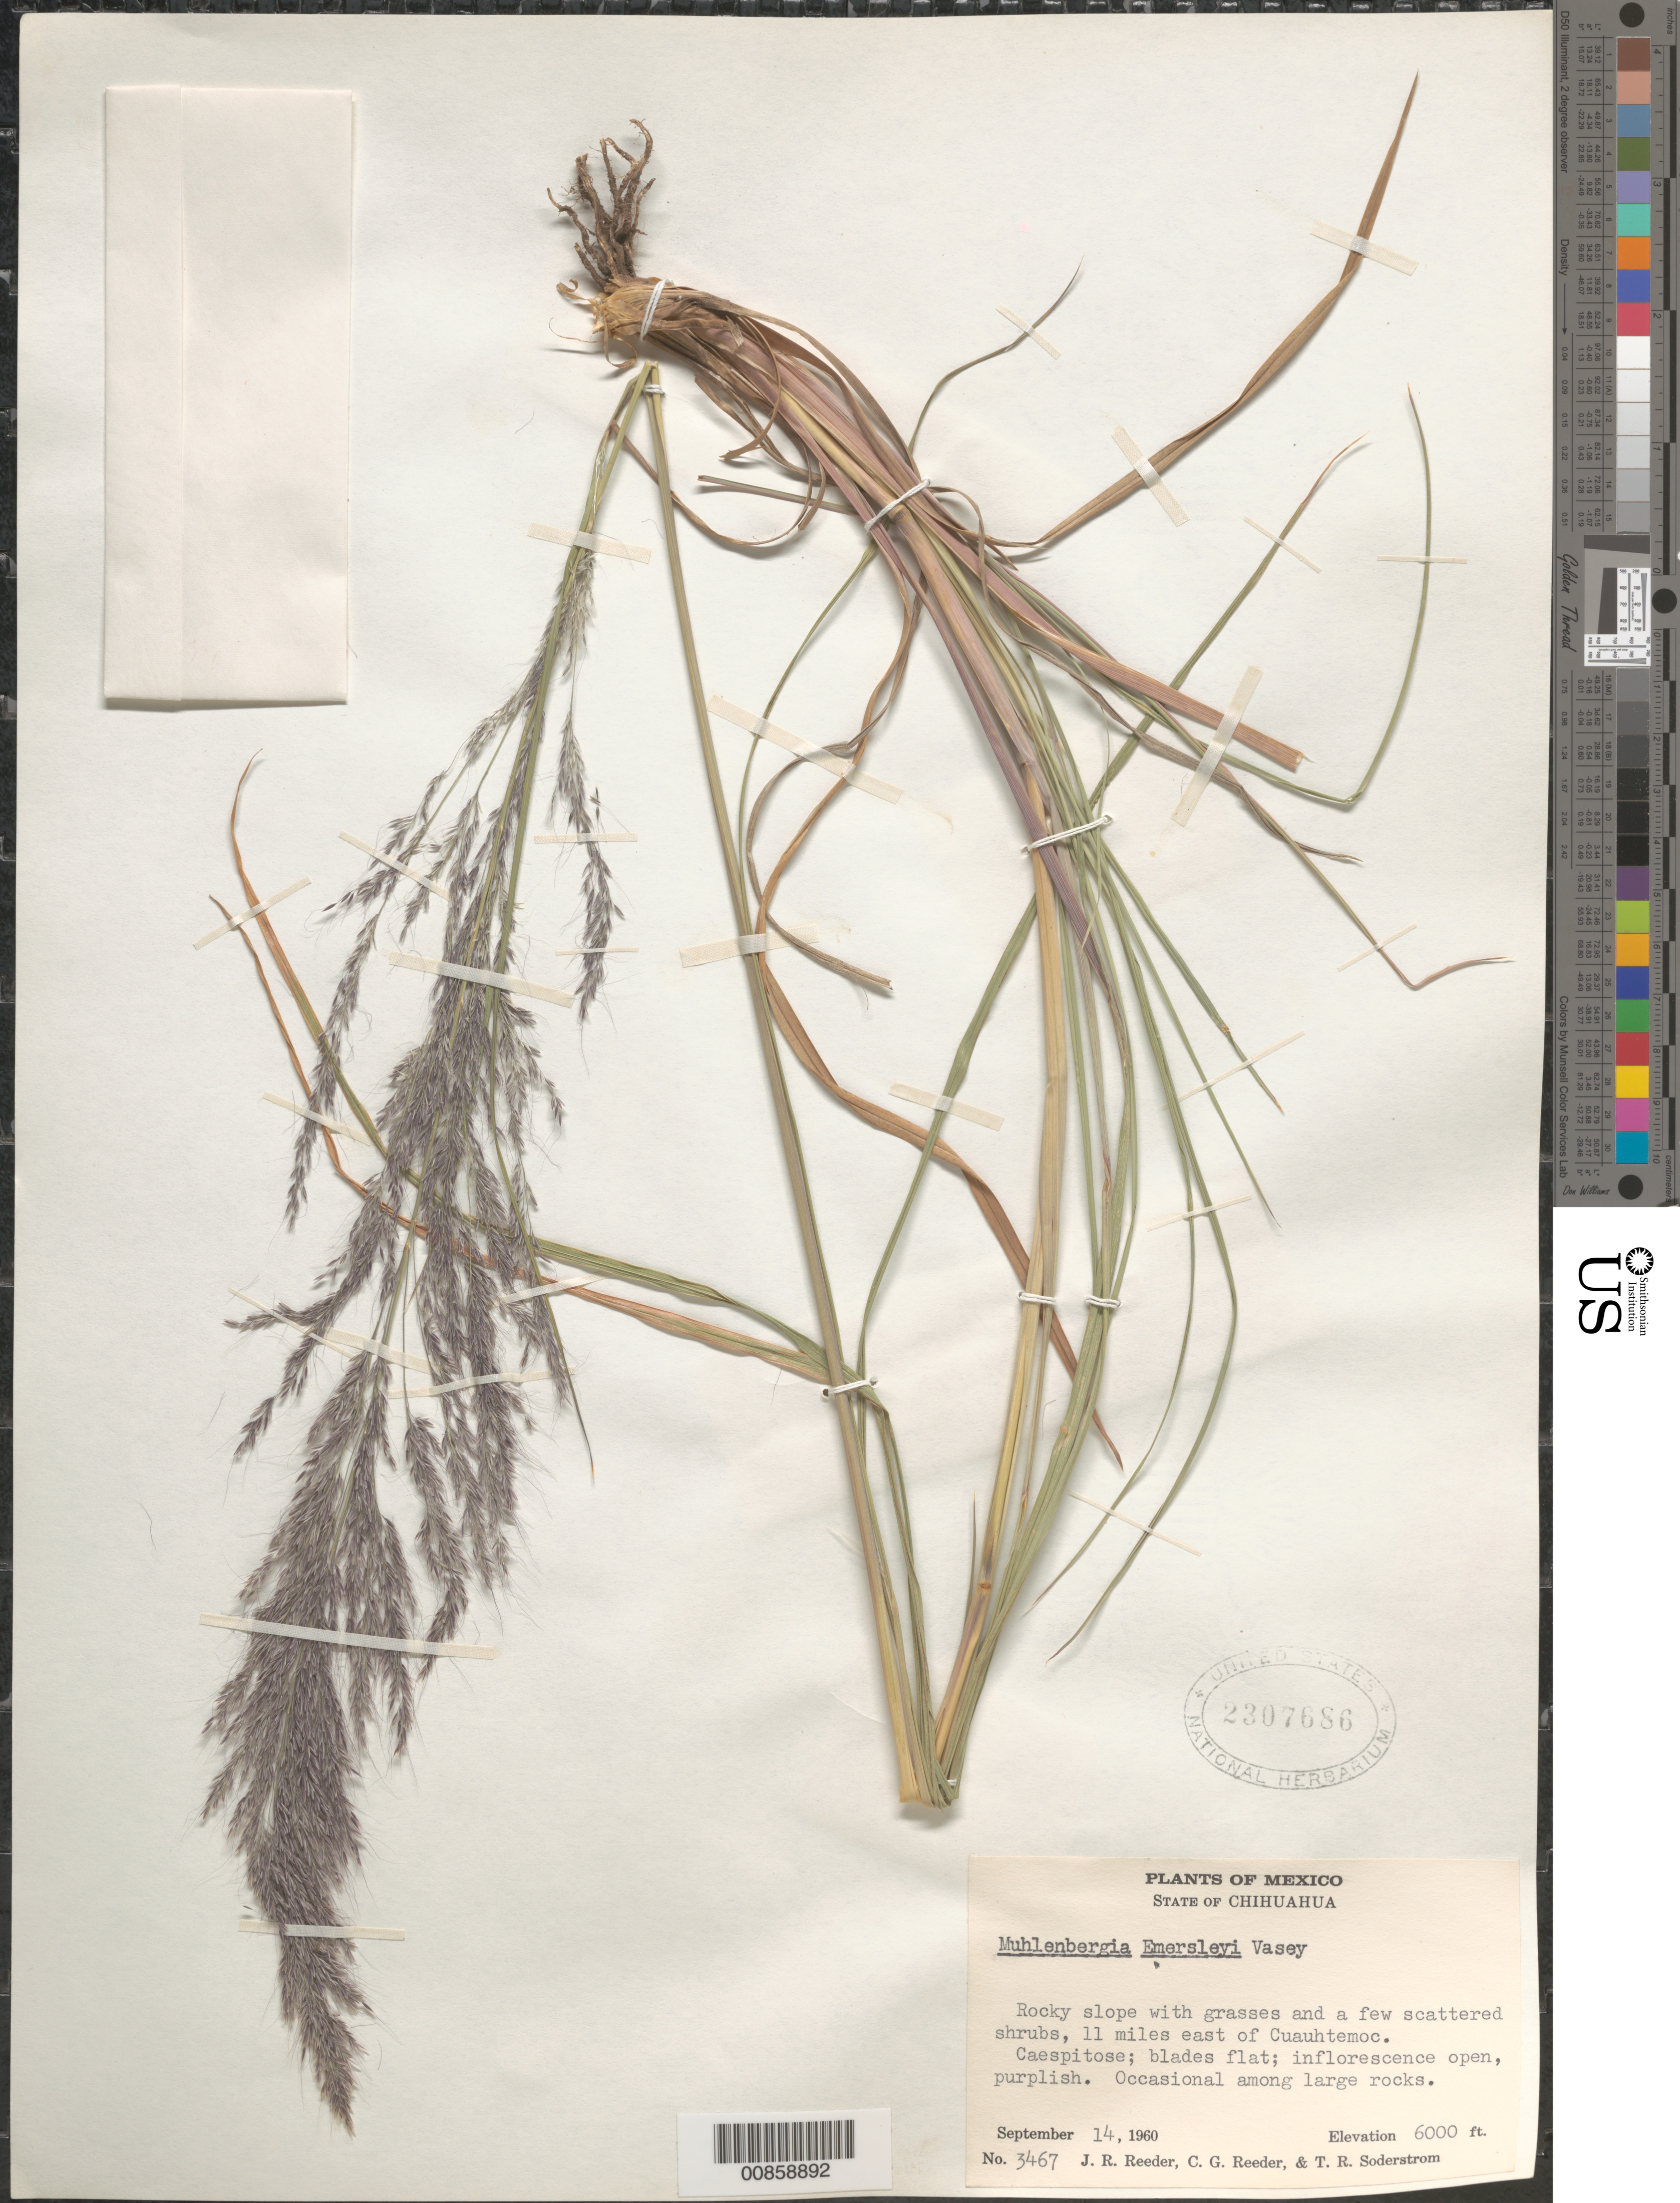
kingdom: Plantae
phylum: Tracheophyta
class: Liliopsida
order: Poales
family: Poaceae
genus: Muhlenbergia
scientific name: Muhlenbergia emersleyi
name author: Vasey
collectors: J. R. Reeder, C. G. Reeder & T. R. Soderstrom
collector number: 3467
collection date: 1960-09-14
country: Mexico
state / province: Chihuahua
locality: Rocky slope with grasses and a few scattered shrubs, 11 miles east of Cuauhtemoc.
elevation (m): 1829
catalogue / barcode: US 2307686